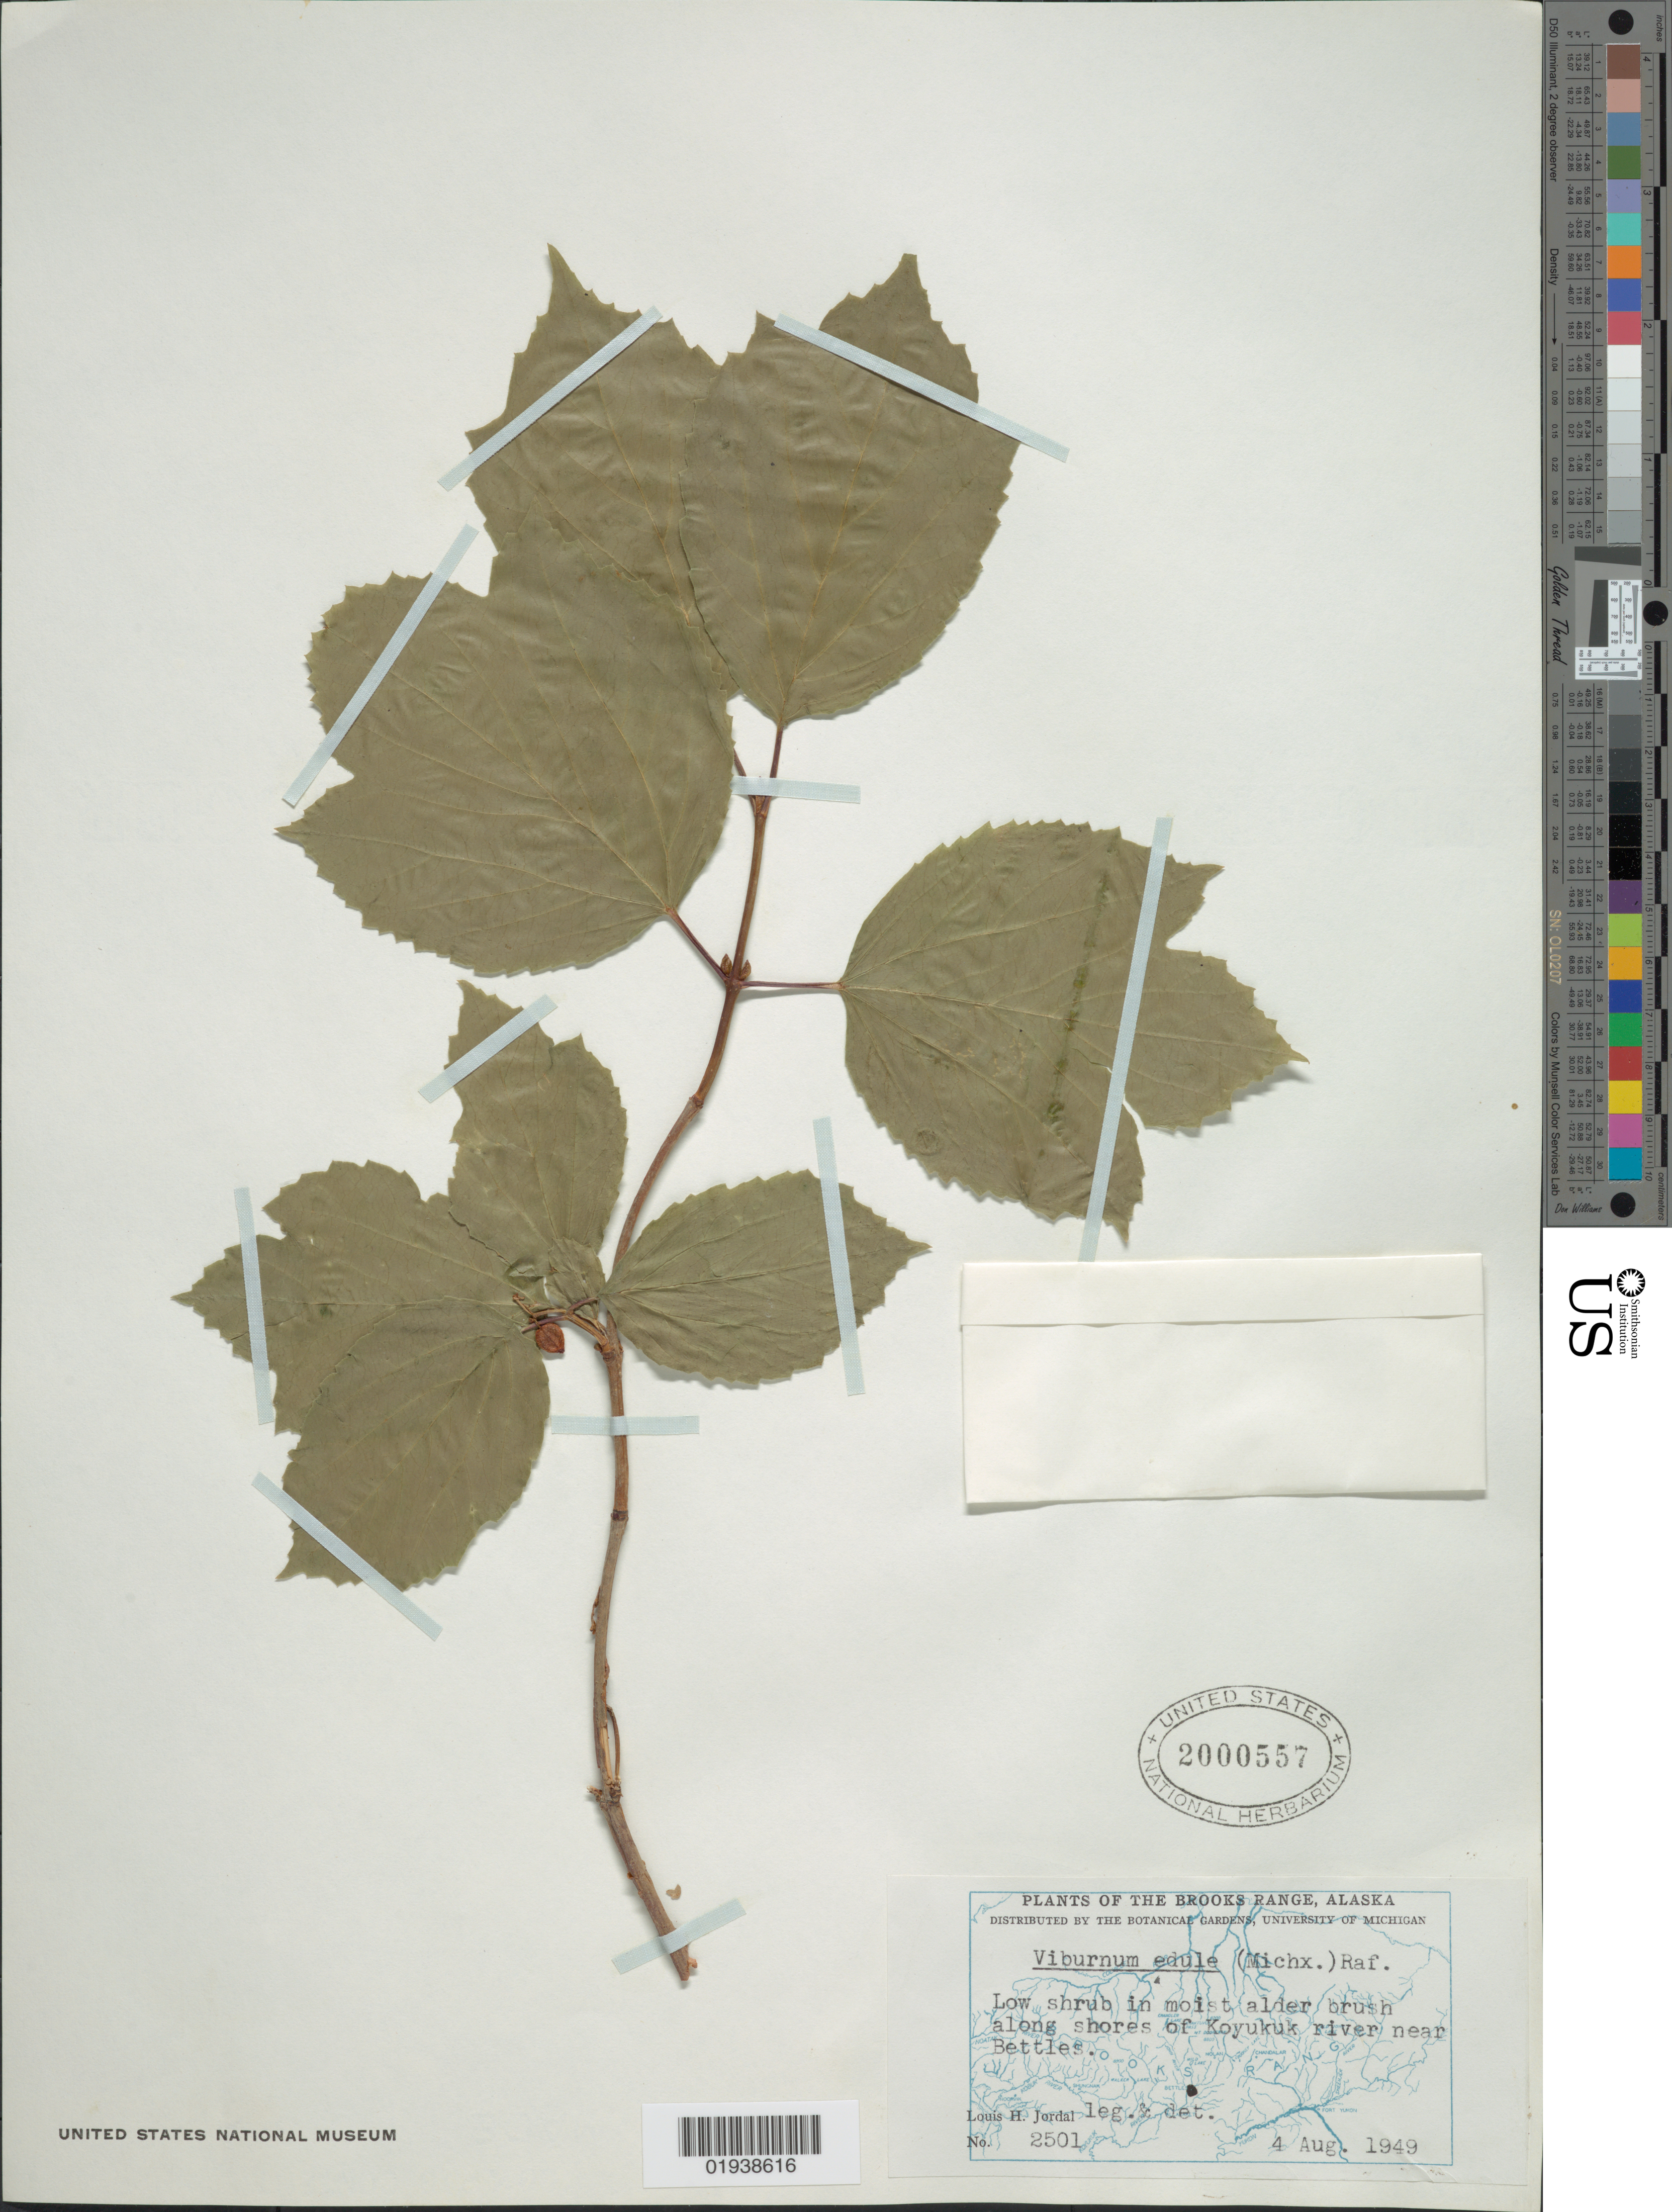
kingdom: Plantae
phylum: Tracheophyta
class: Magnoliopsida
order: Dipsacales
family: Viburnaceae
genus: Viburnum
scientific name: Viburnum edule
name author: (Michx.) Raf.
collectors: L. Jordal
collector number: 2501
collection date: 1949-08-04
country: United States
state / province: Alaska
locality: Brooks Range. Along shores of Koyukuk river near Bettles.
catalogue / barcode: US 2000557